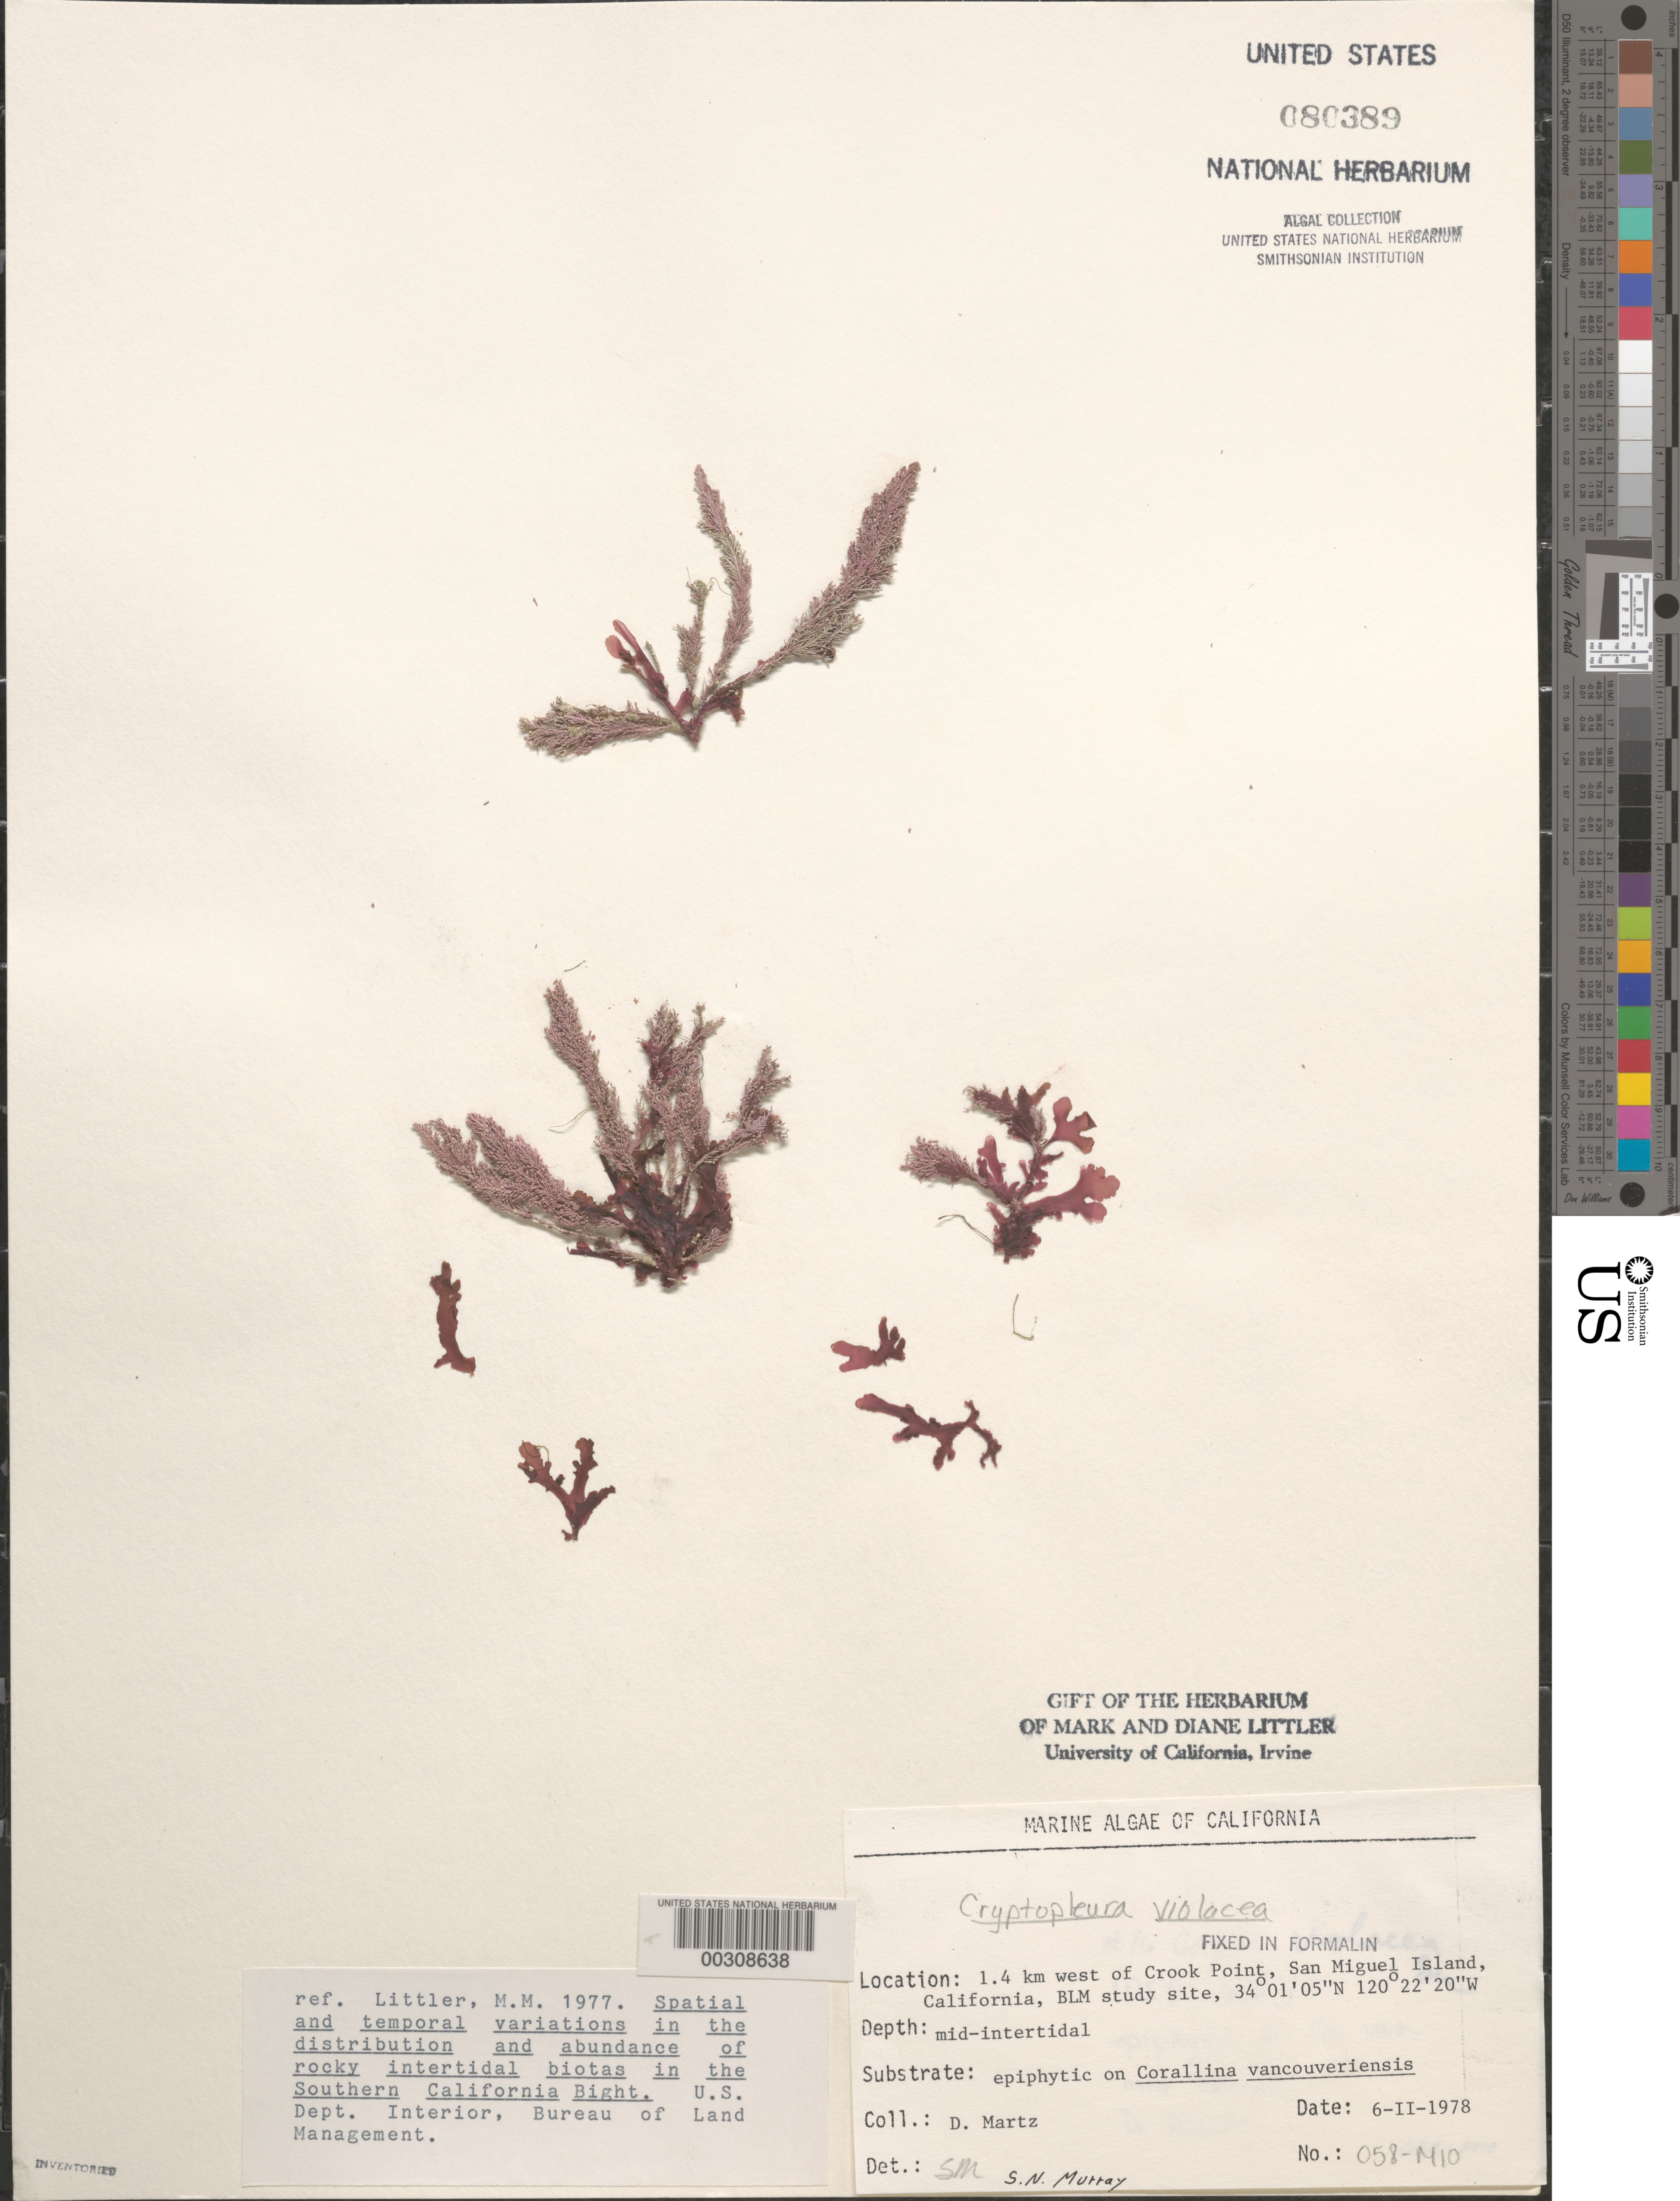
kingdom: Plantae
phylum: Rhodophyta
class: Florideophyceae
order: Ceramiales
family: Delesseriaceae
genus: Cryptopleura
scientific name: Cryptopleura violacea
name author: (J. Ag.) Kylin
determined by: Murray, S. N.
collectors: D. Martz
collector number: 058-mio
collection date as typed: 06 Feb 1978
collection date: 1978-02-06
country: United States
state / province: California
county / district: Santa Barbara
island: San Miguel Island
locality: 1.4 km north of Crook Point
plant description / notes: BLM-SOCALBIGHT Rocky Intertidal Survey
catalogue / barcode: US 80389